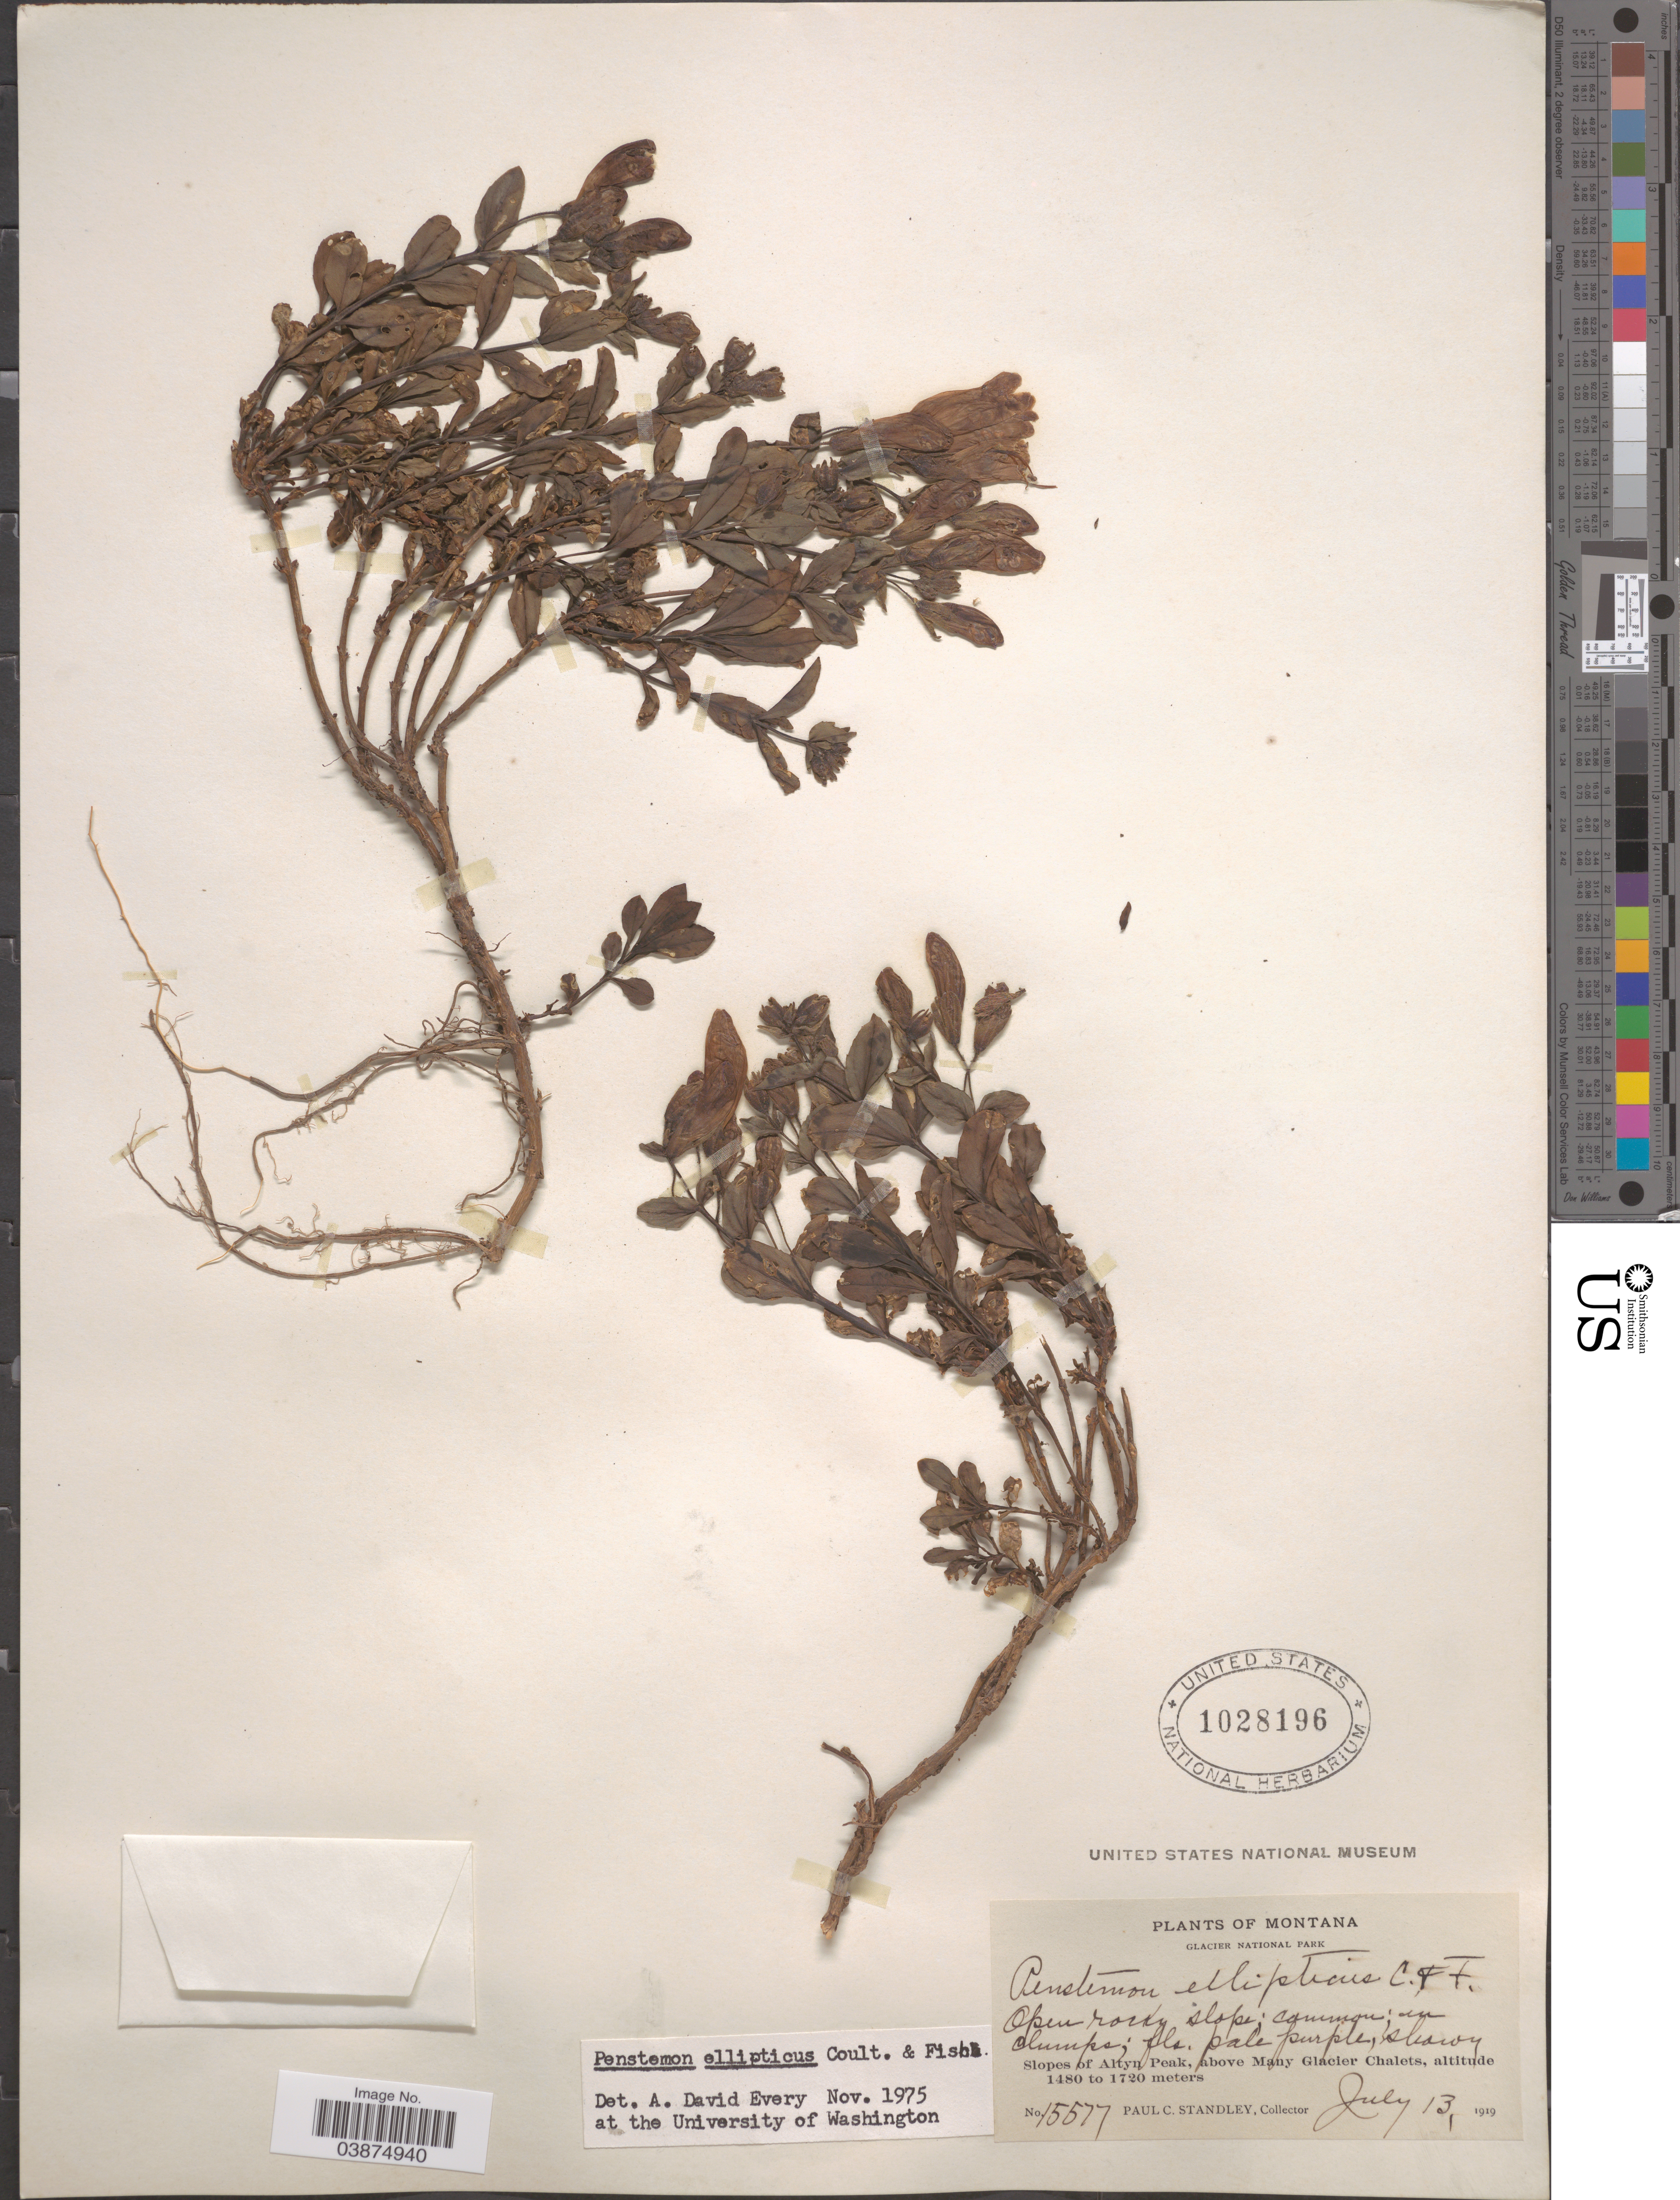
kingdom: Plantae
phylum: Tracheophyta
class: Magnoliopsida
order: Lamiales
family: Plantaginaceae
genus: Penstemon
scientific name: Penstemon ellipticus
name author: Greene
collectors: P. C. Standley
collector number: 15577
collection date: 1919-07-13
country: United States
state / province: Montana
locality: Glacier National Park. Slopes of Altyn Peak, above Many Glacier Chalets.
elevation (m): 1480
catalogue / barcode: US 1028196